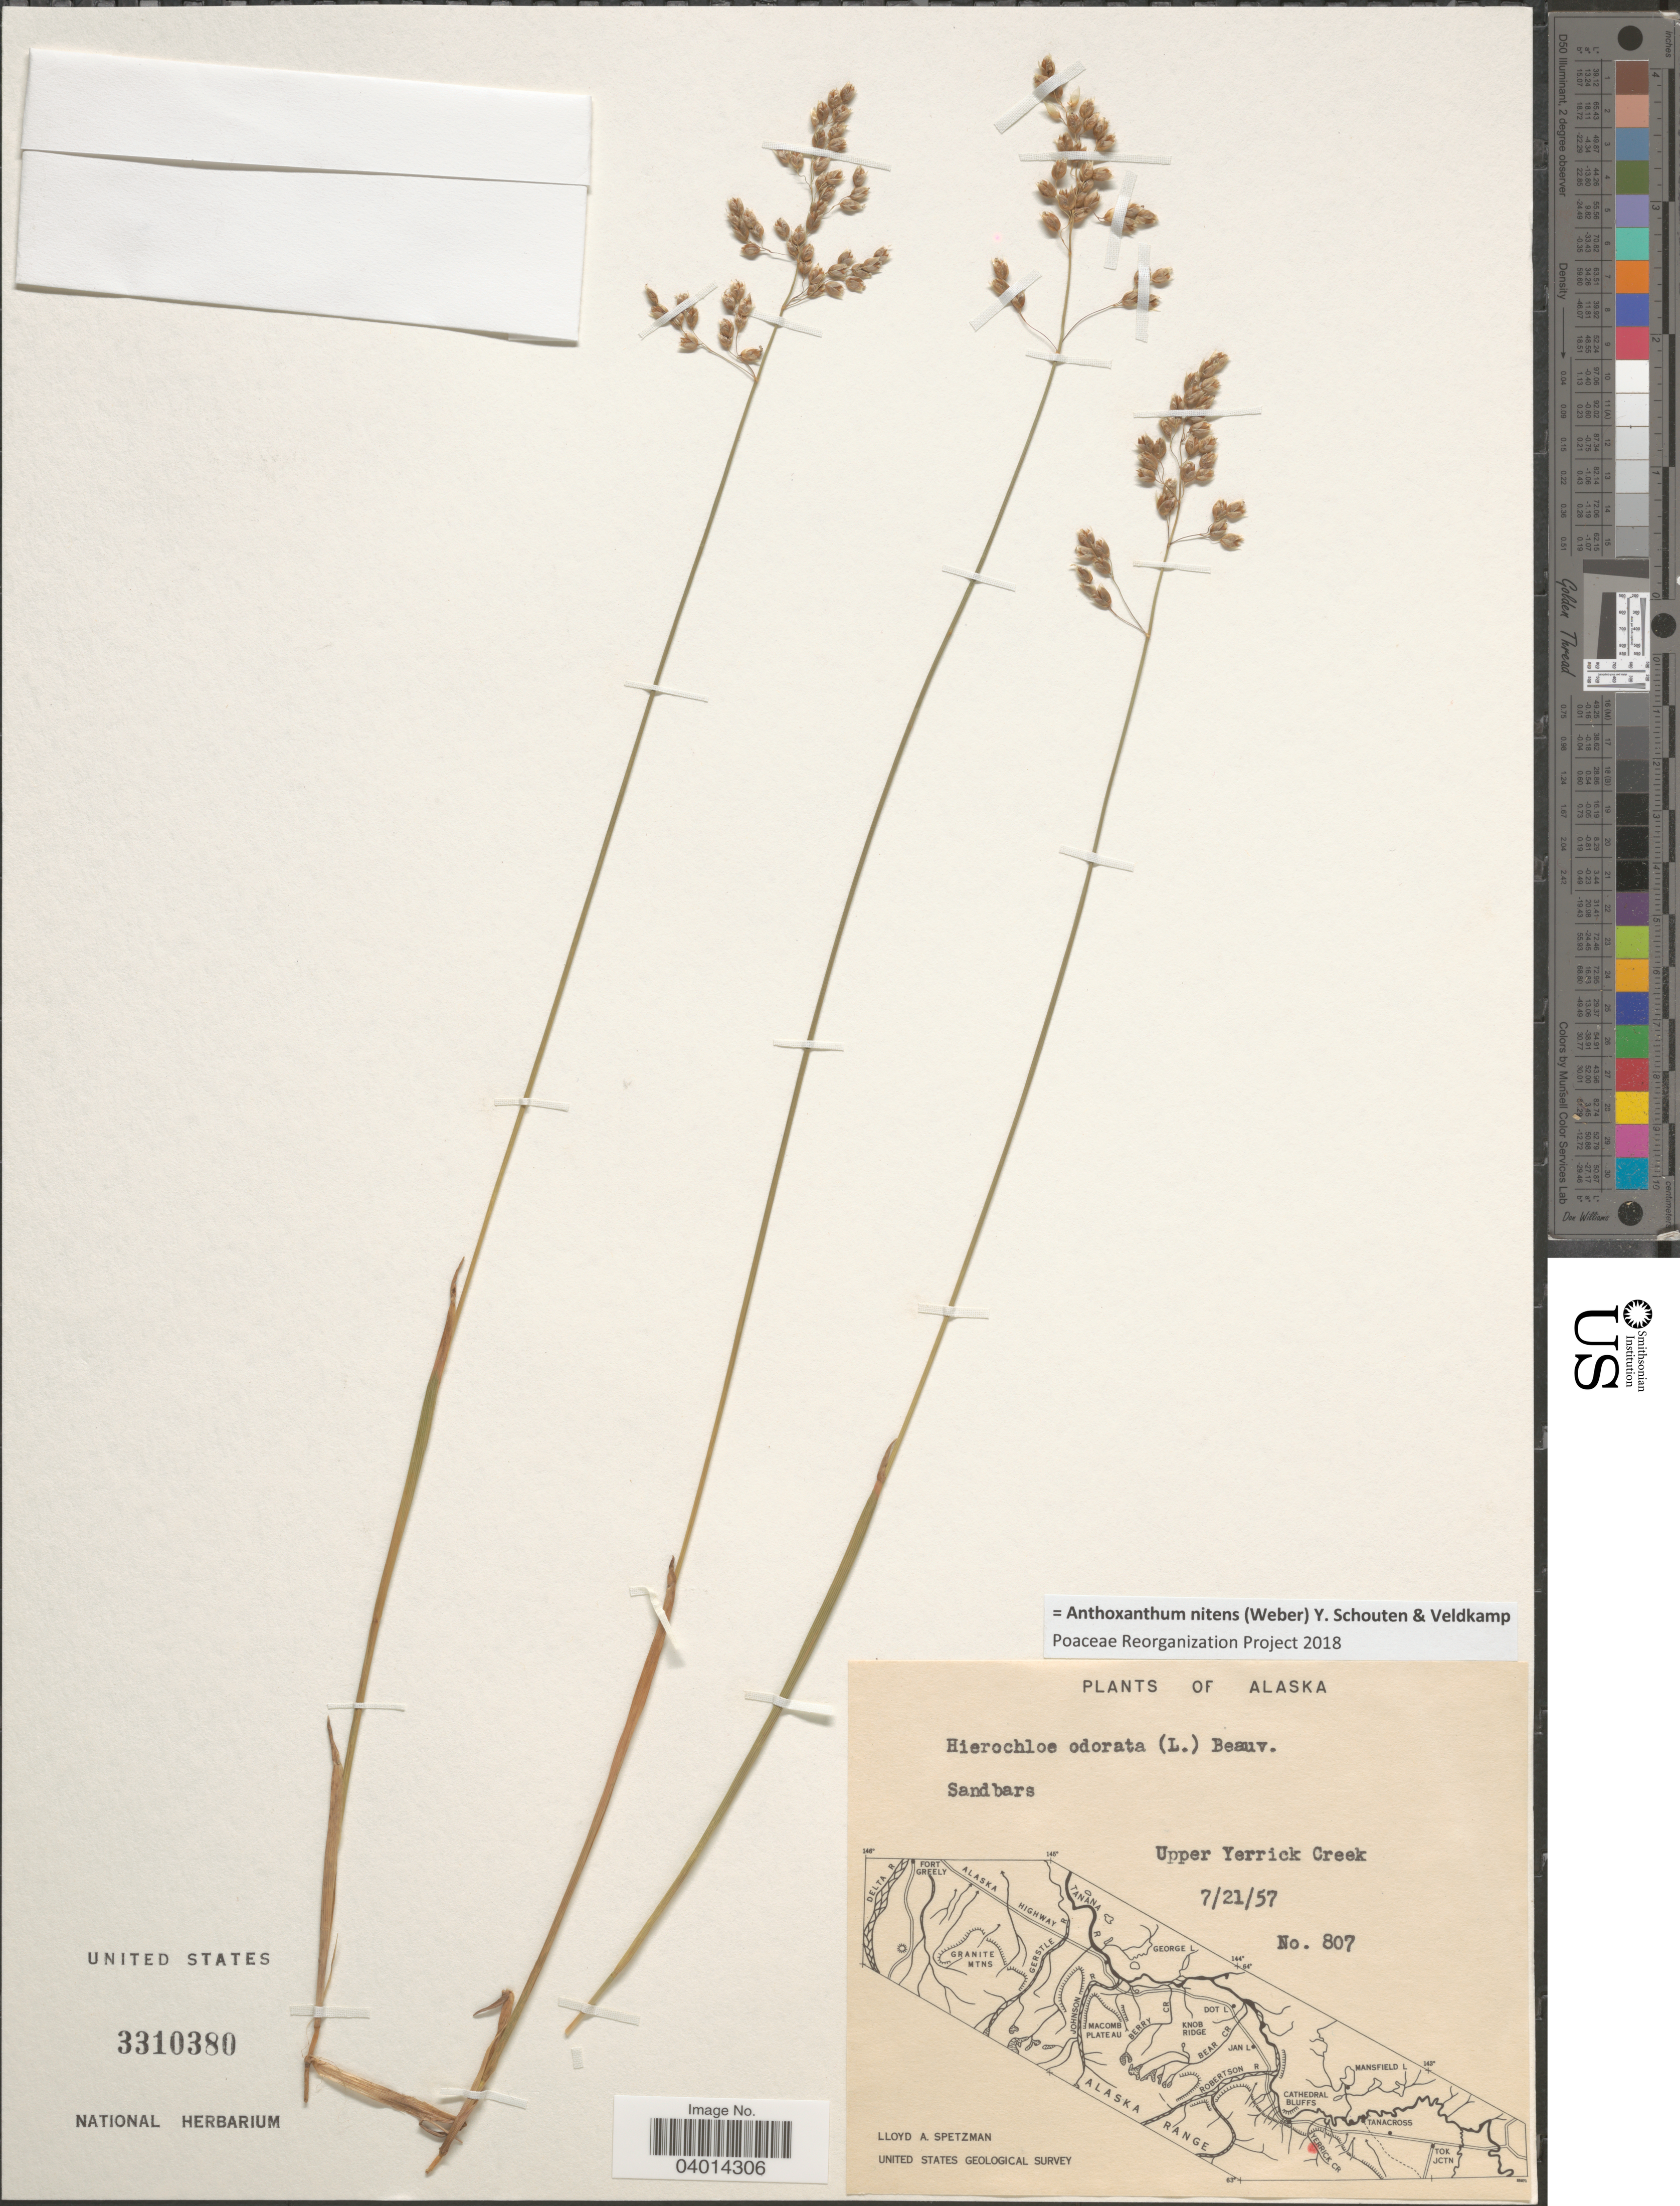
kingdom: Plantae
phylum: Tracheophyta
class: Liliopsida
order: Poales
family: Poaceae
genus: Anthoxanthum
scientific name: Anthoxanthum nitens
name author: (G.H. Weber) R.T.A. Schouten & Veldkamp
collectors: L. Spetzman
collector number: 807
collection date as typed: Transcribed d/m/y: 21/7/57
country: United States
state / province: Alaska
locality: Upper Yerrick Creek.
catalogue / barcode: US 3310380